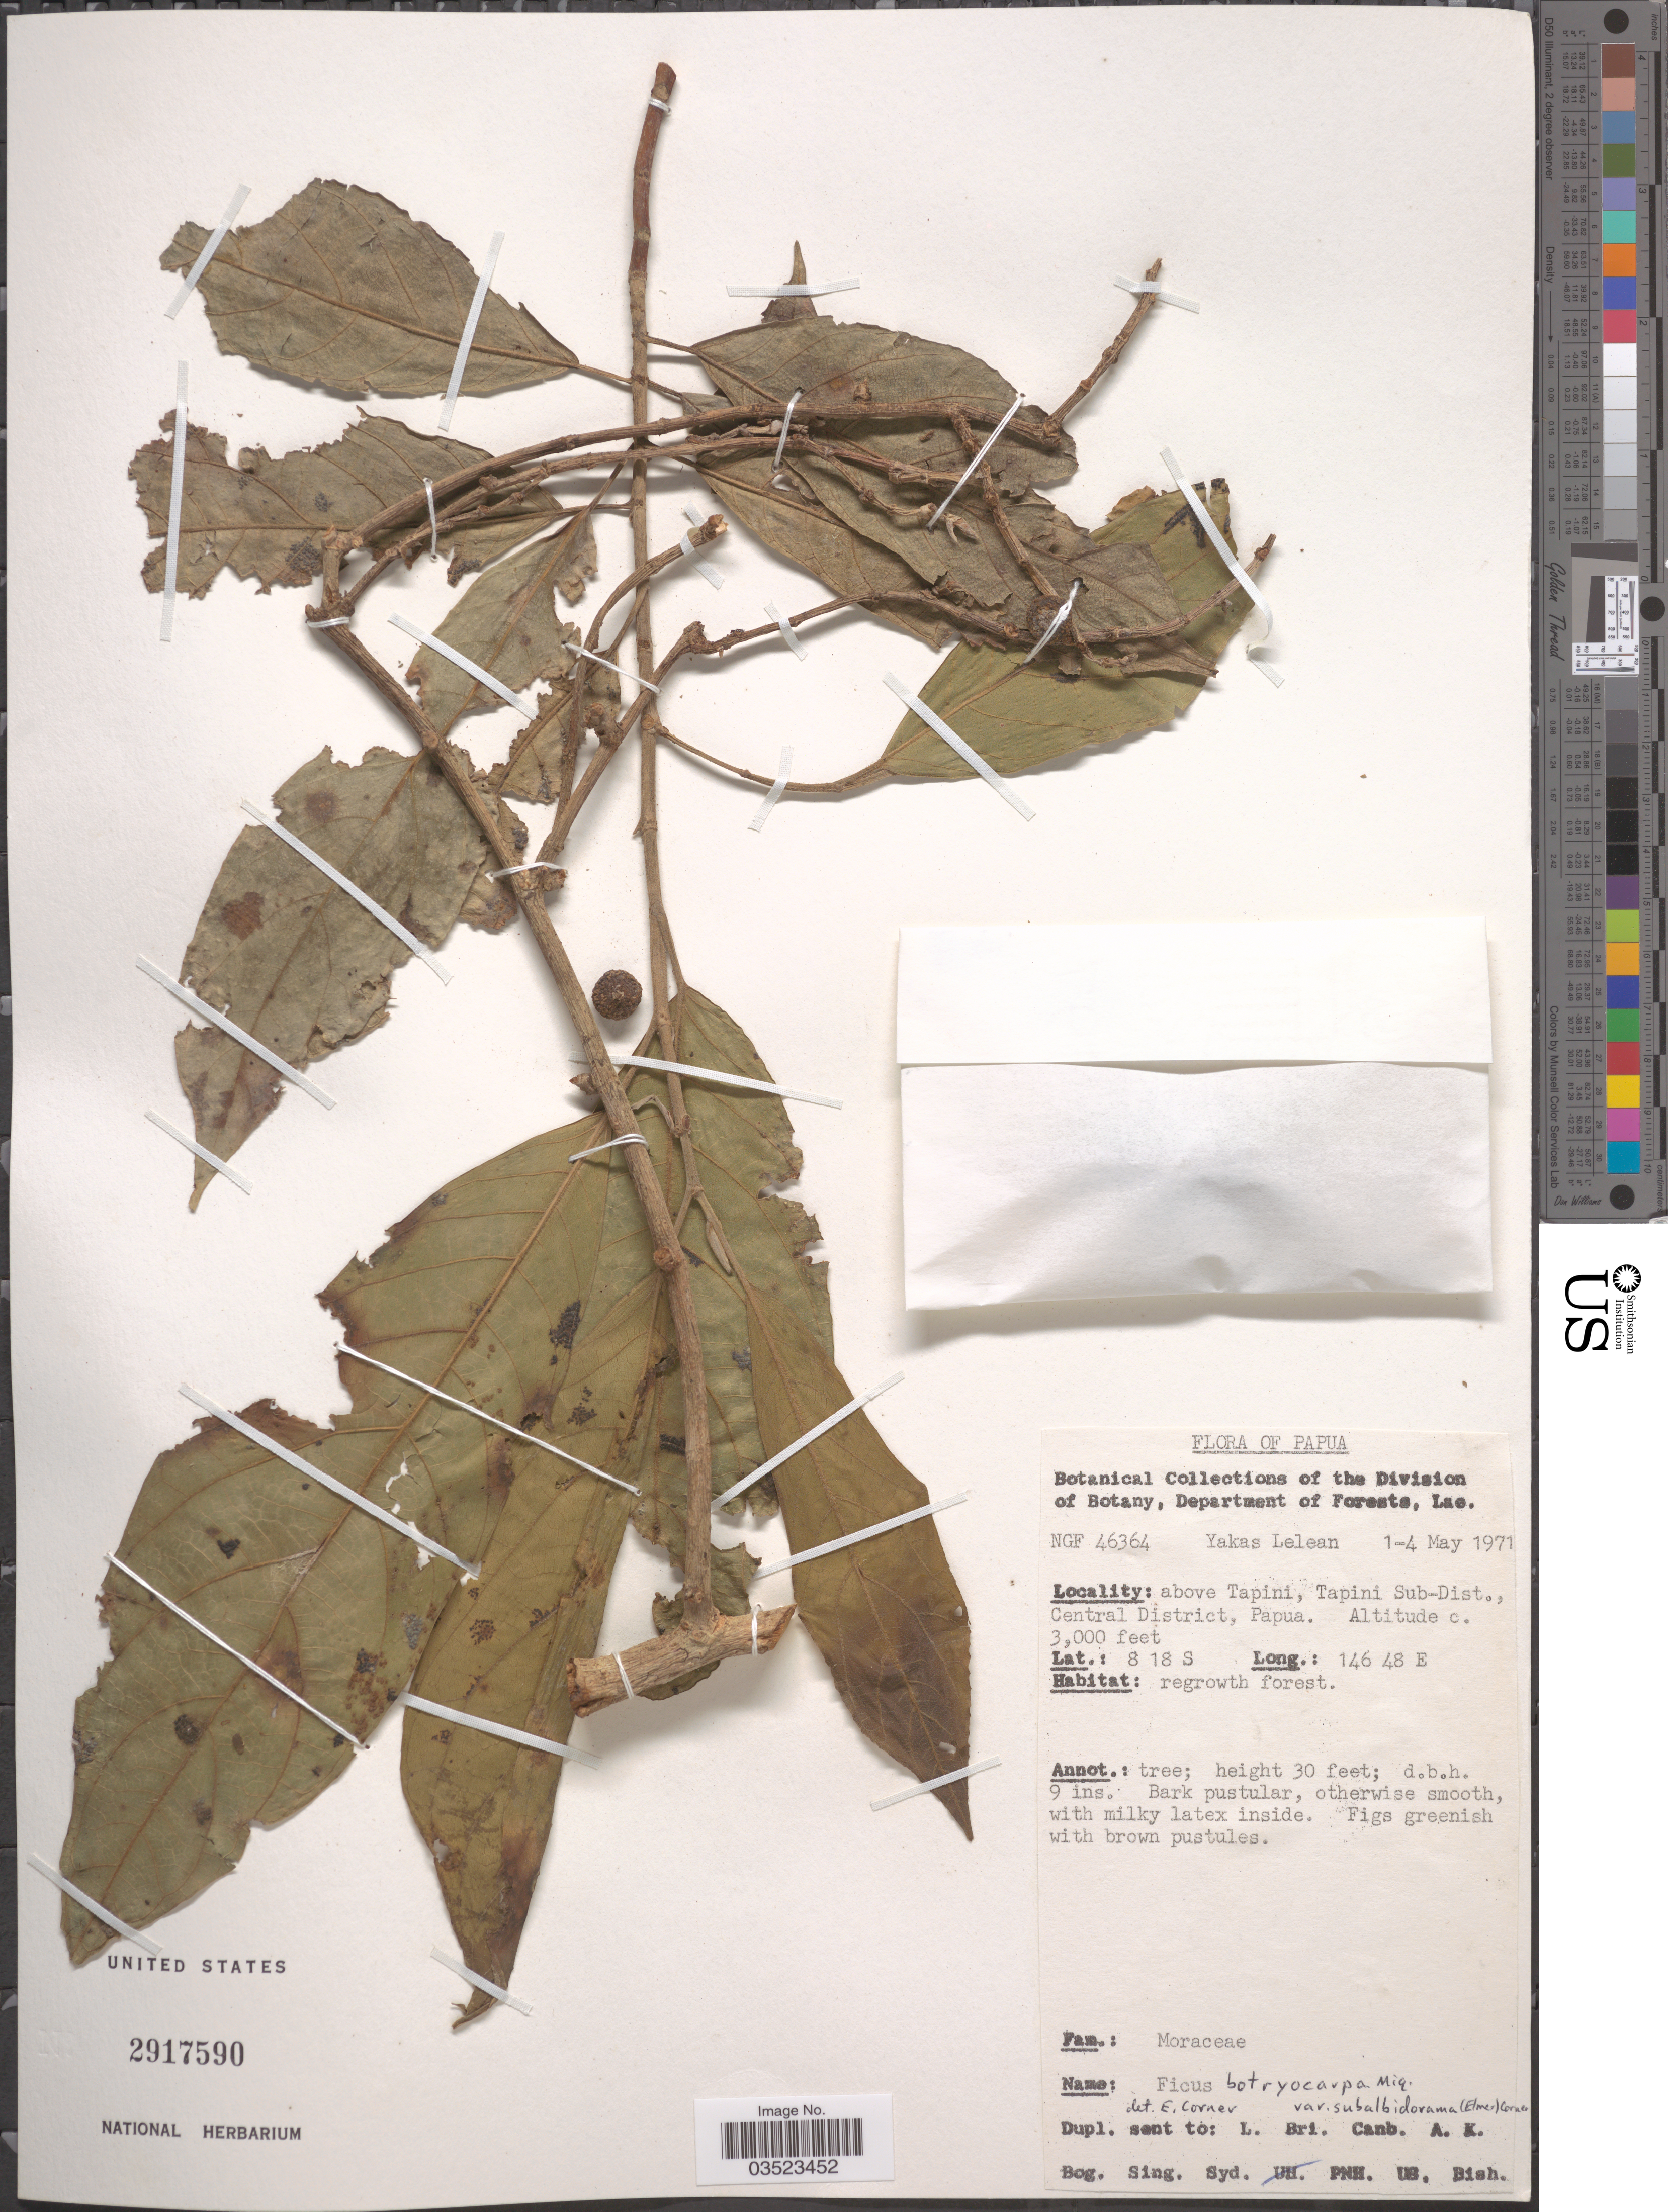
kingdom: Plantae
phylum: Tracheophyta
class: Magnoliopsida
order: Rosales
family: Moraceae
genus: Ficus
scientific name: Ficus botryocarpa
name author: Miq.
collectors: Y. Lelean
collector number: NGF46364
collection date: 1971-05-01/1971-05-04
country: Papua New Guinea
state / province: Central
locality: Papua. Above Tapini, Tapini Sub-Dist., Central District.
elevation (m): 914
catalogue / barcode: US 2917590